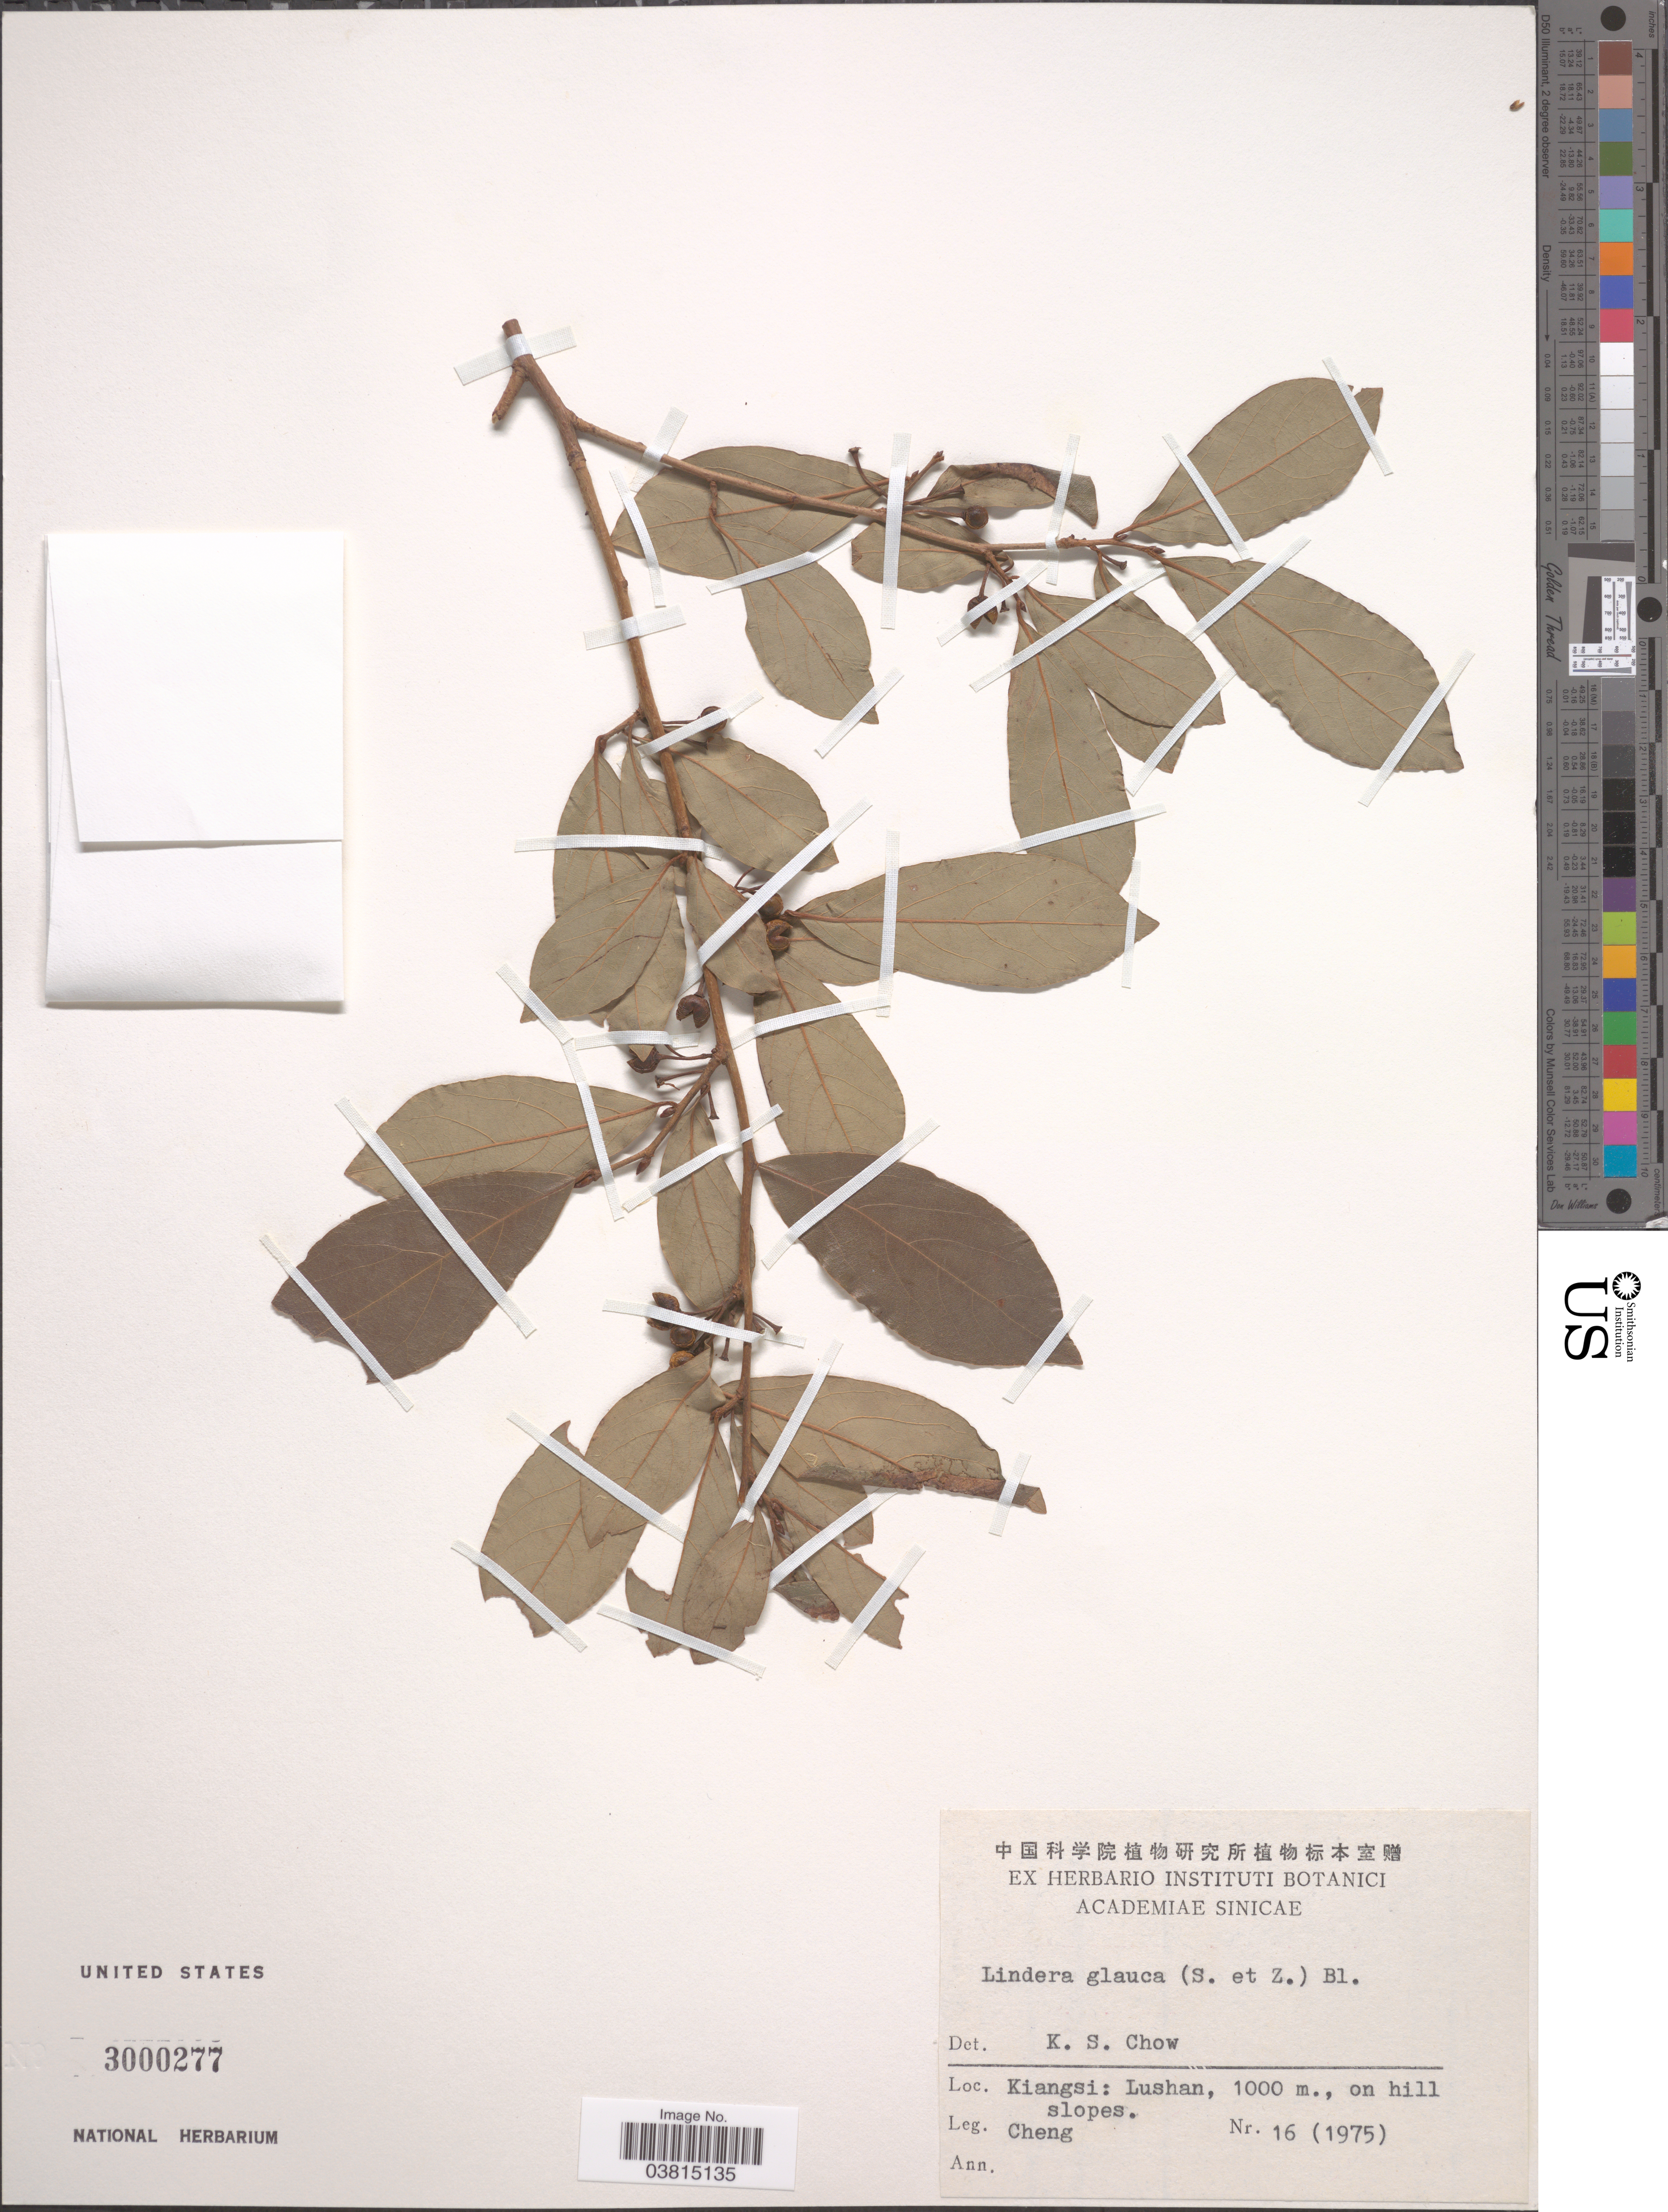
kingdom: Plantae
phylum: Tracheophyta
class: Magnoliopsida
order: Laurales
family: Lauraceae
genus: Lindera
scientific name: Lindera glauca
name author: (Siebold & Zucc.) Blume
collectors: -. Cheng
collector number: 16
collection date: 1975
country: China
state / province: Jiangxi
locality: Lushan.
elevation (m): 1000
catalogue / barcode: US 3000277